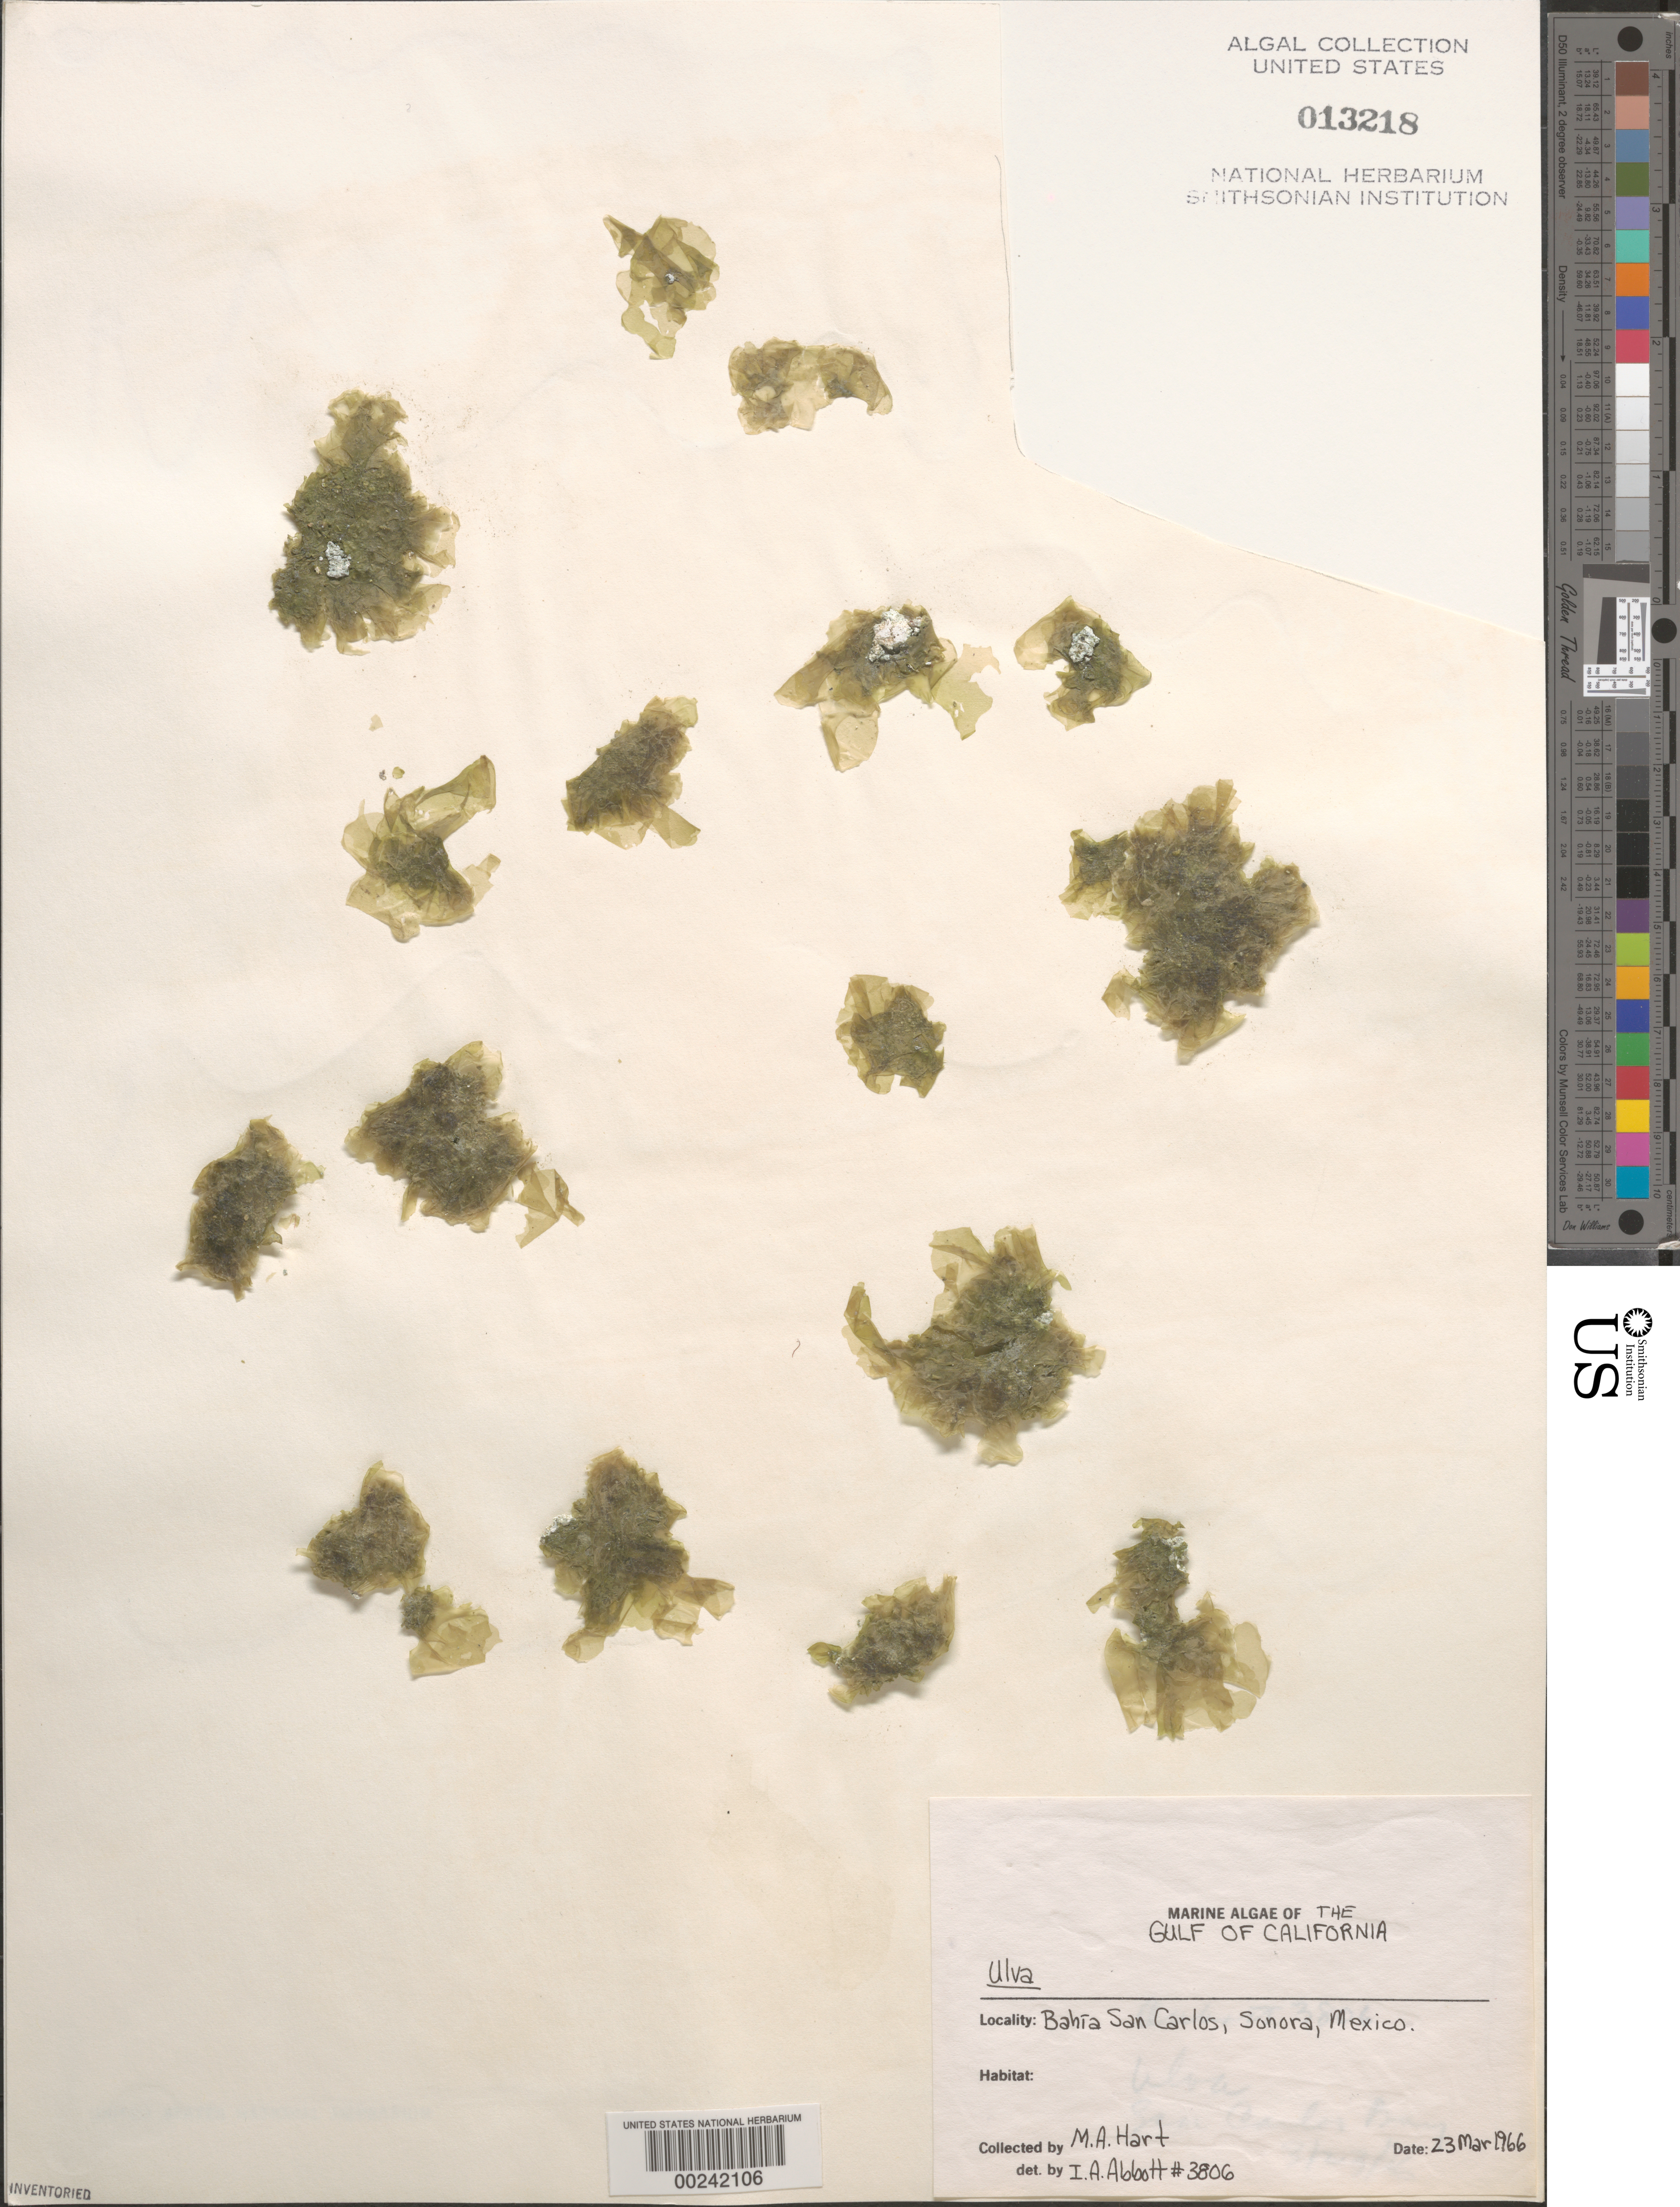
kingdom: Plantae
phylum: Chlorophyta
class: Ulvophyceae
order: Ulvales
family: Ulvaceae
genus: Ulva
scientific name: Ulva sp.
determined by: Abbott, Isabella A.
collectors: M. A. Hart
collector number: IAA 3806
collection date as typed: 23 Mar 1966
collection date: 1966-03-23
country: Mexico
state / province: Sonora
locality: Bahia San Carlos (San Carlos Bay)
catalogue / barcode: US 13218